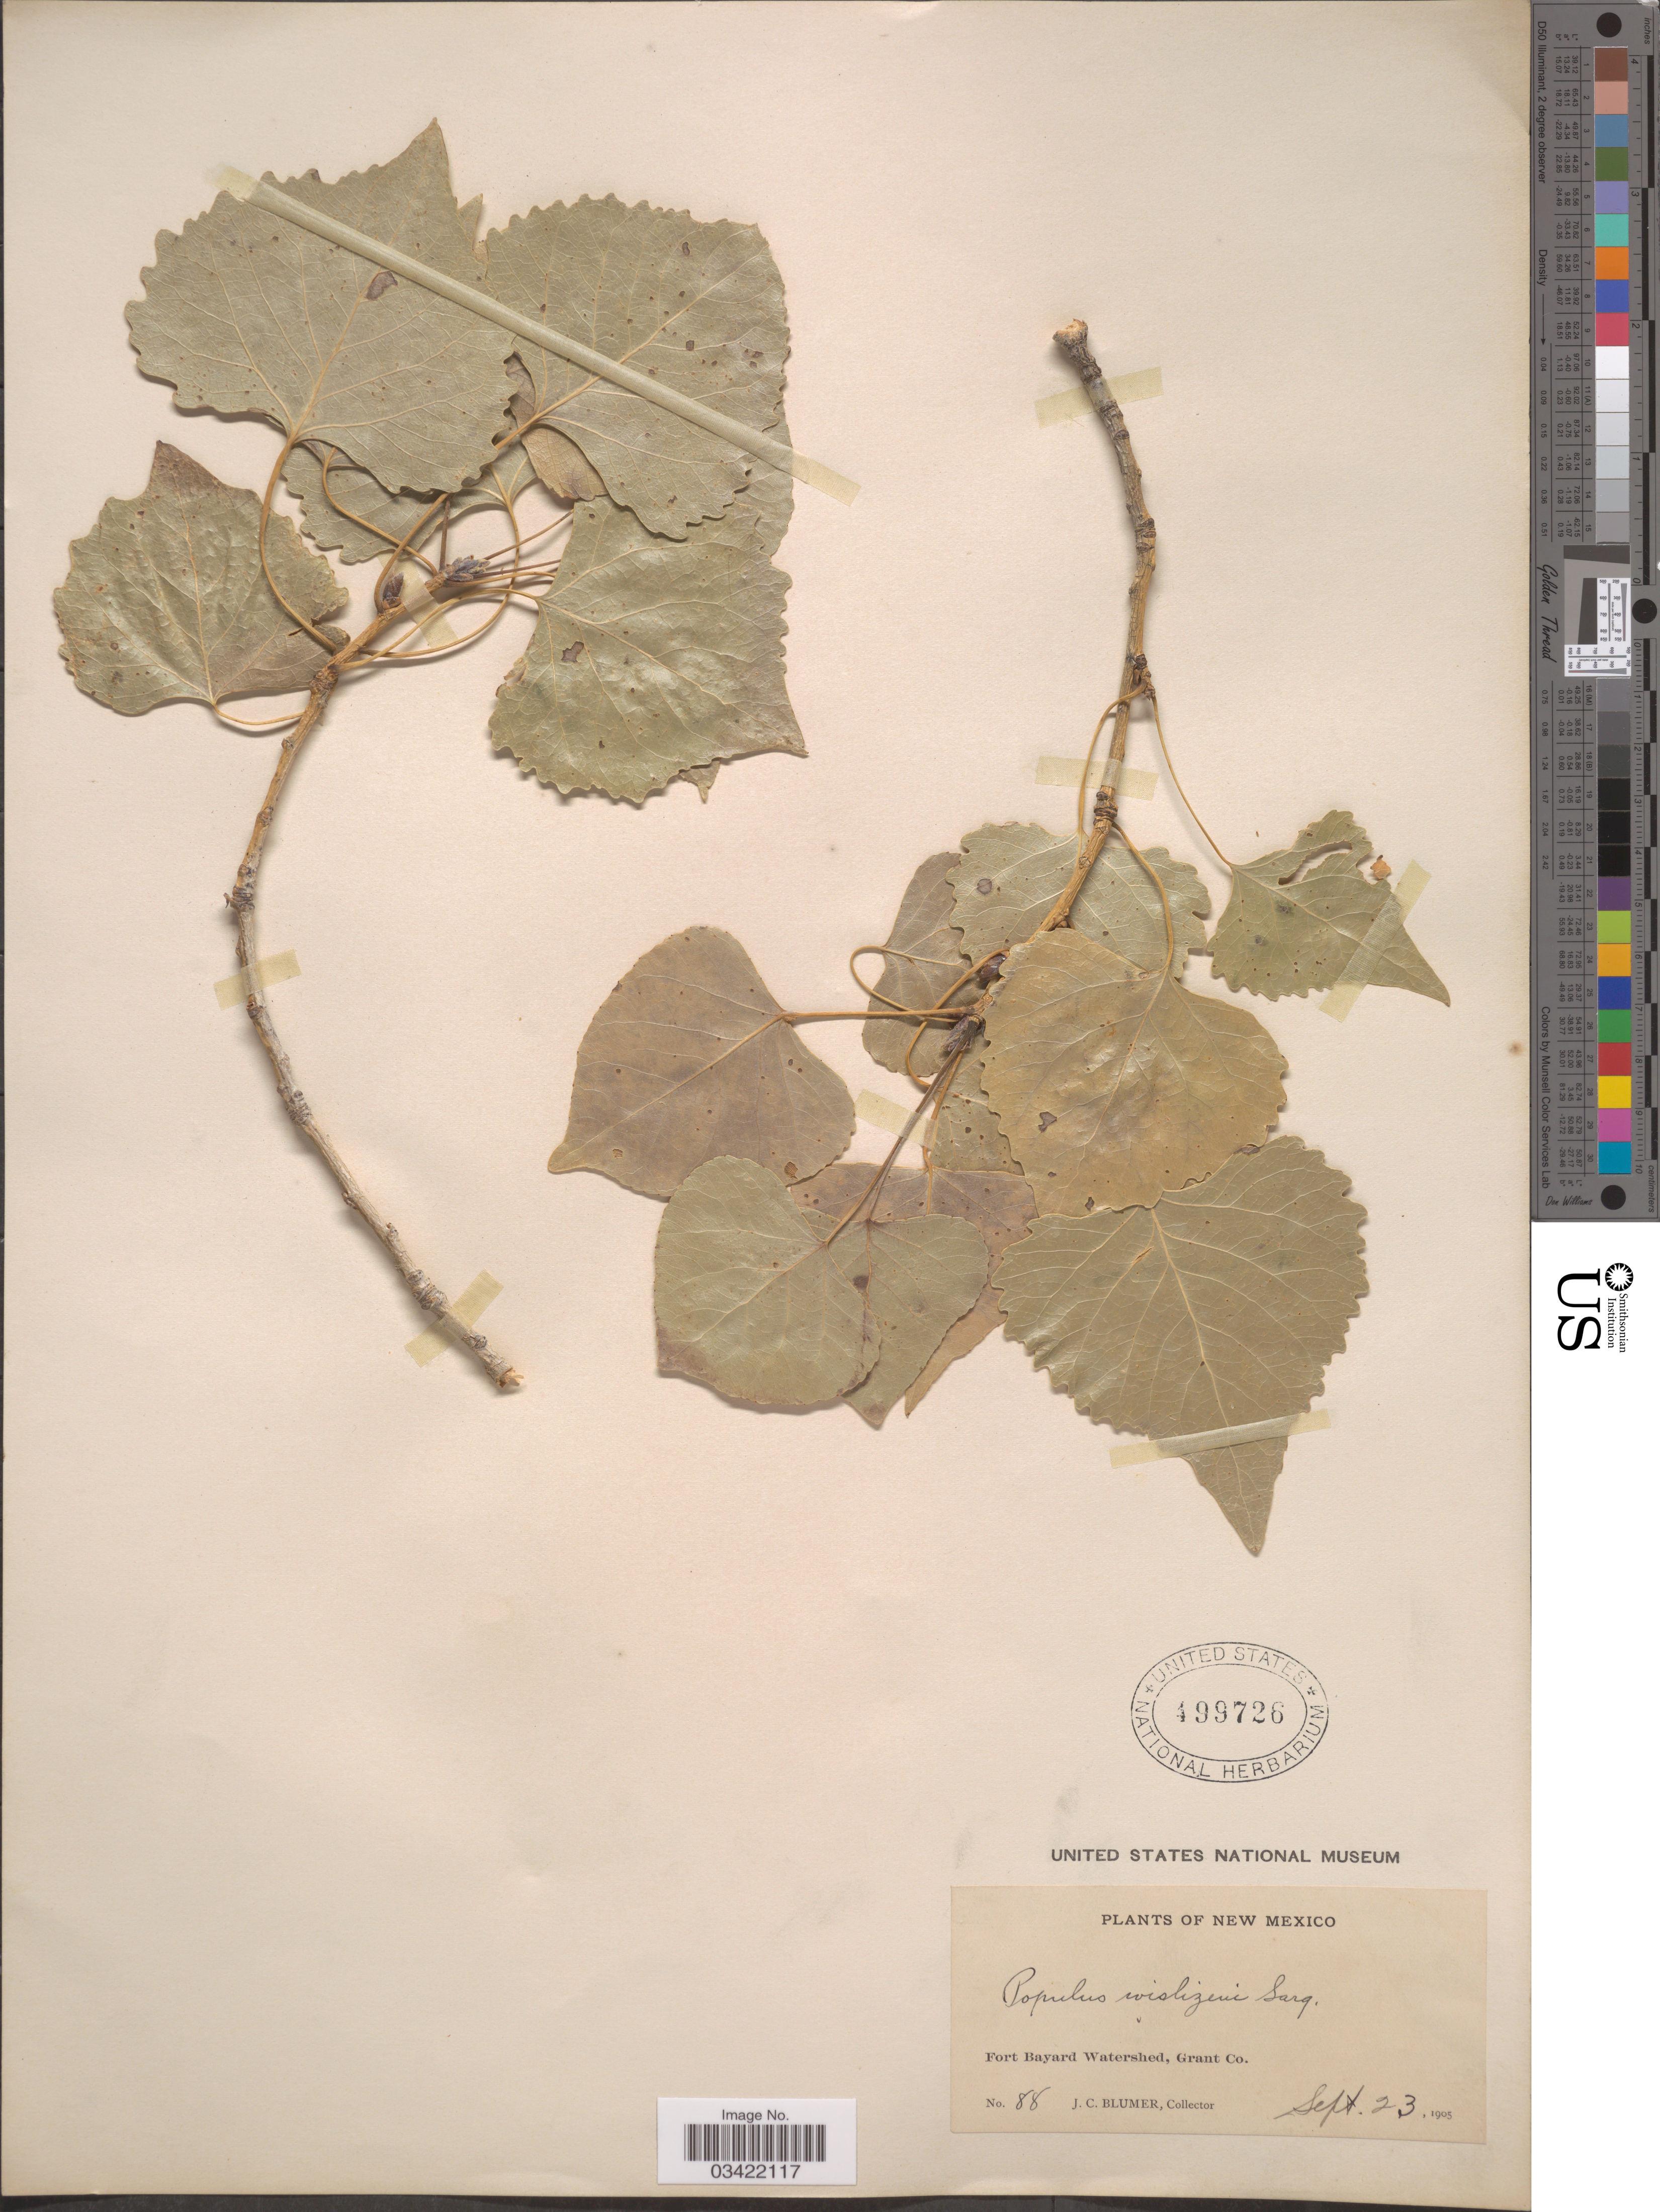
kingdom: Plantae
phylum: Tracheophyta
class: Magnoliopsida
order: Malpighiales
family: Salicaceae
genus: Populus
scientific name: Populus fremontii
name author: S. Watson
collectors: J. C. Blumer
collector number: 88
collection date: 1905-09-23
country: United States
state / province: New Mexico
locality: Fort Bayard Watershed, Grant Co.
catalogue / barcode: US 499726